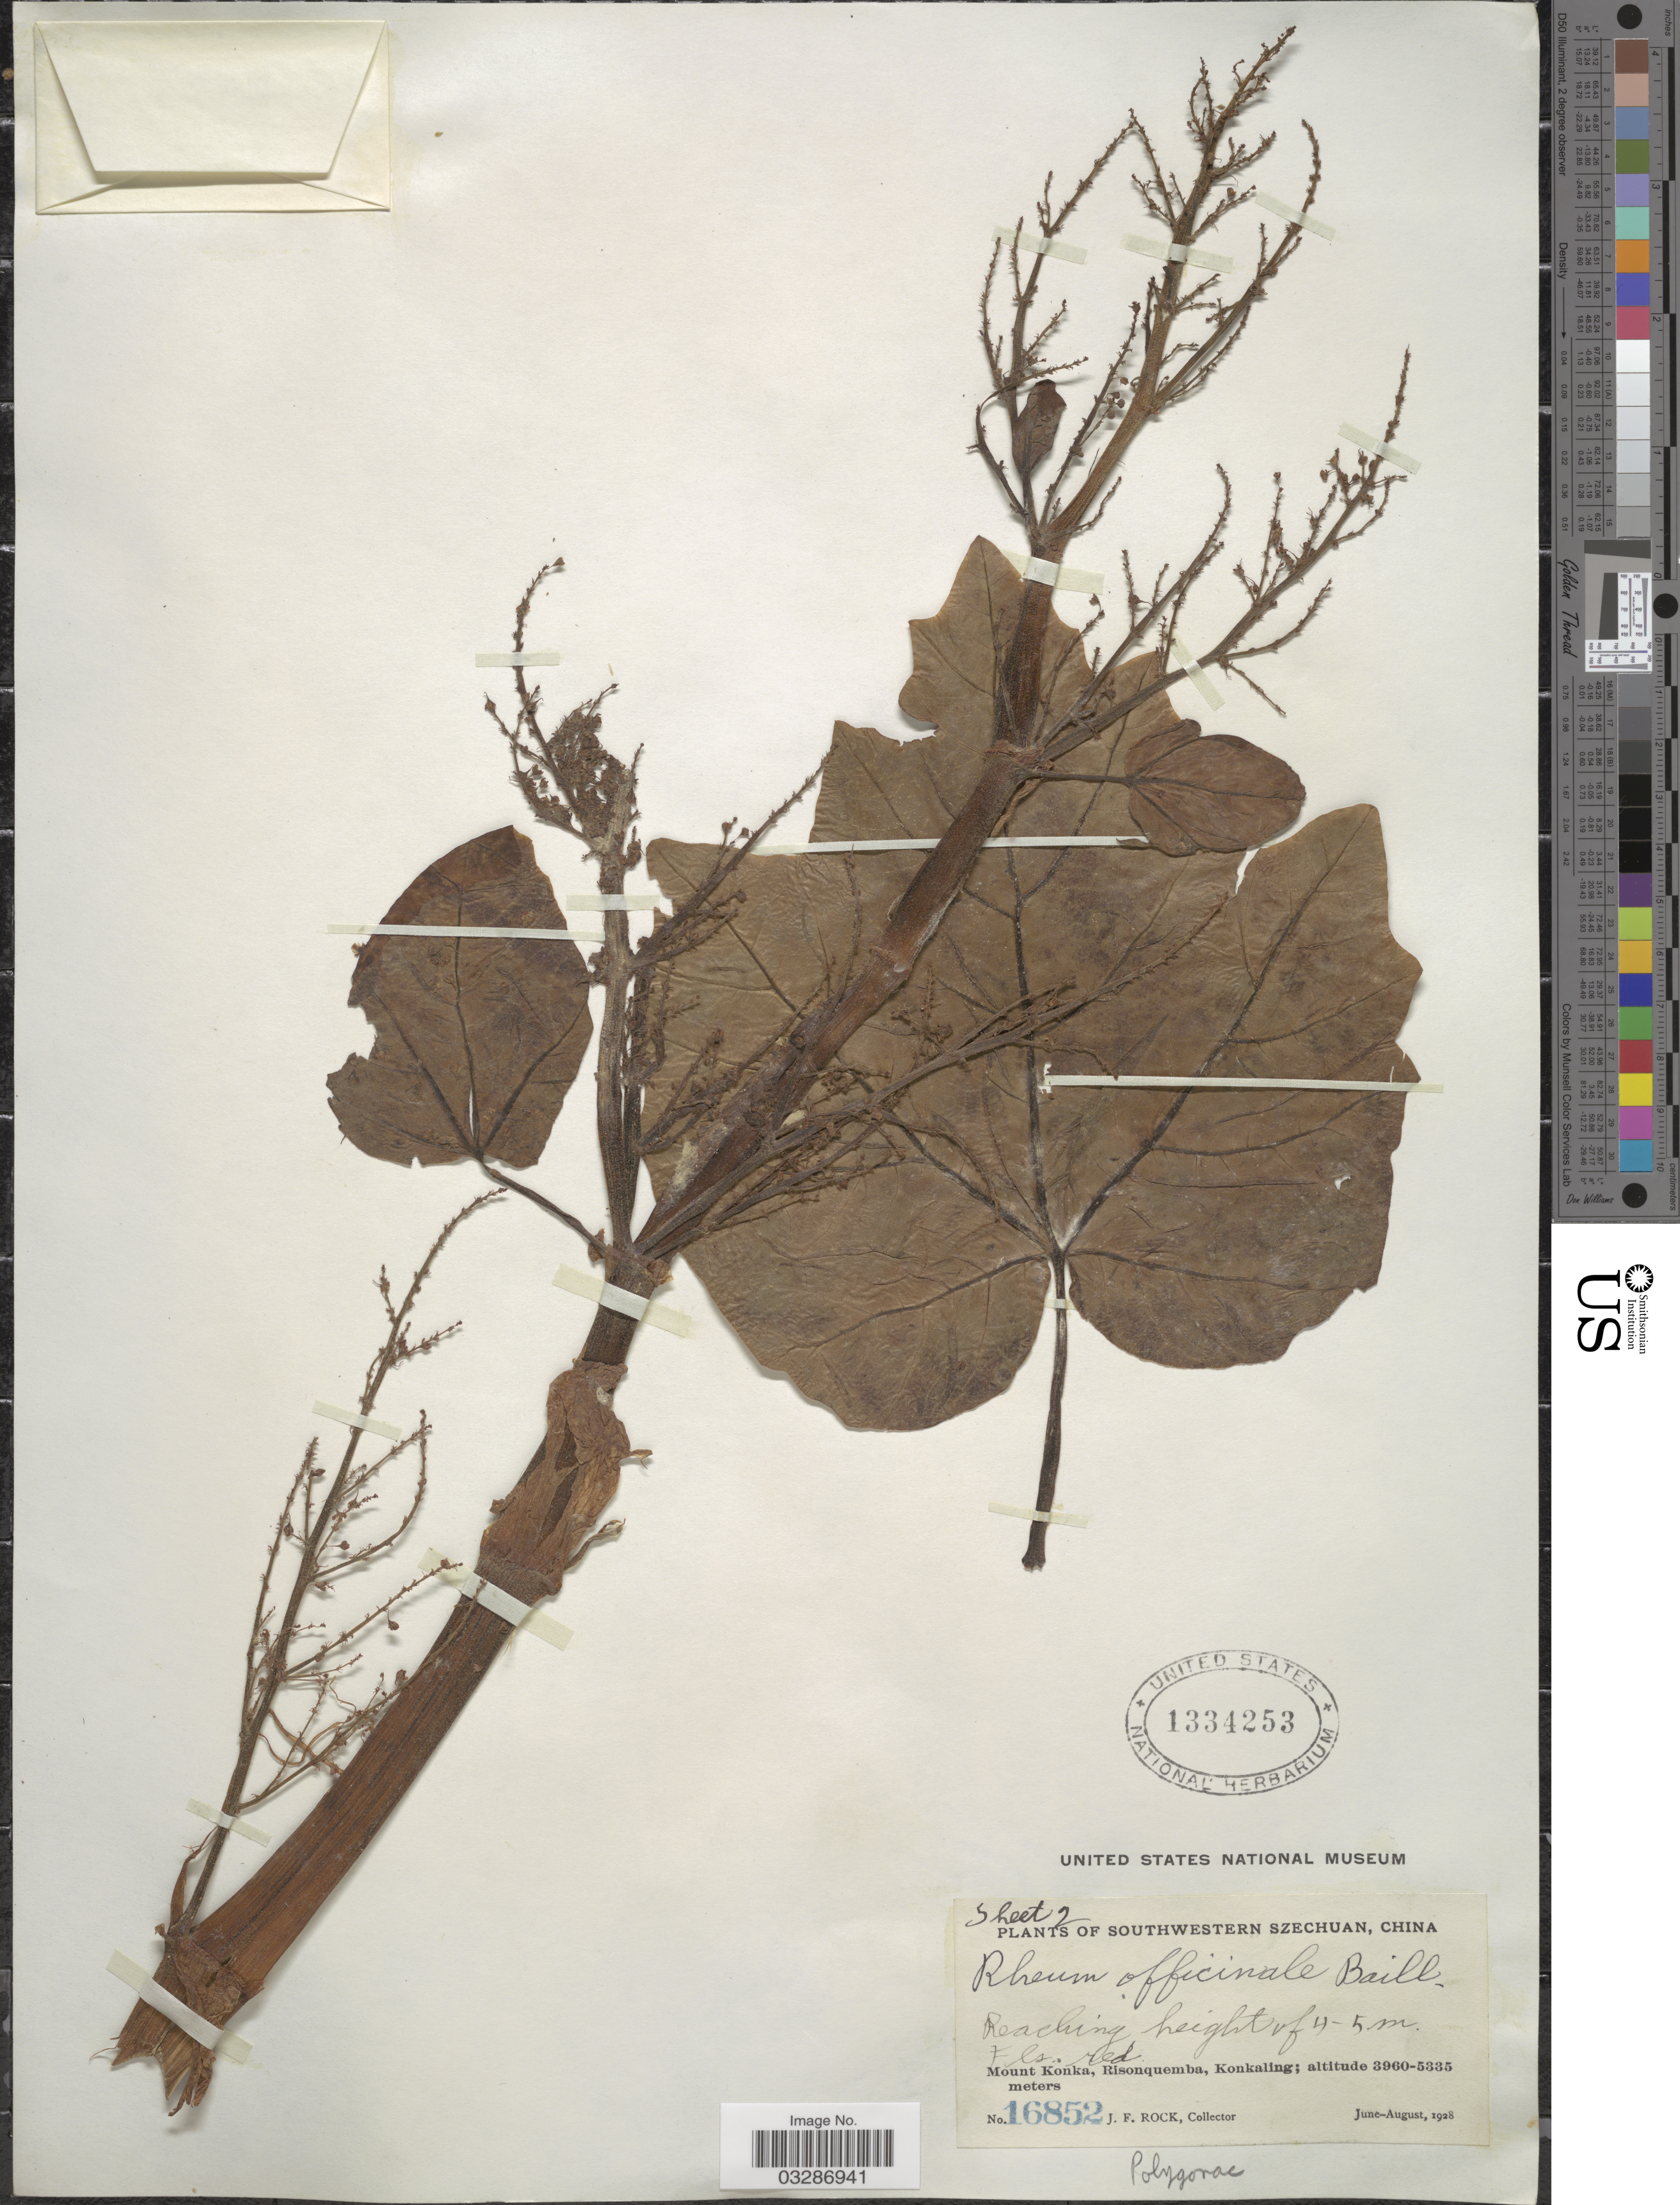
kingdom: Plantae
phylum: Tracheophyta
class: Magnoliopsida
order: Caryophyllales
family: Polygonaceae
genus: Rheum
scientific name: Rheum officinale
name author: Baill.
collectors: J. Rock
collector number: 16852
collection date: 1928-06/1928-08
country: China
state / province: Sichuan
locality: Southwestern Szechuan. Mount Konka, Risonquemba, Konkaling.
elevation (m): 3960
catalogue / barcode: US 1334253